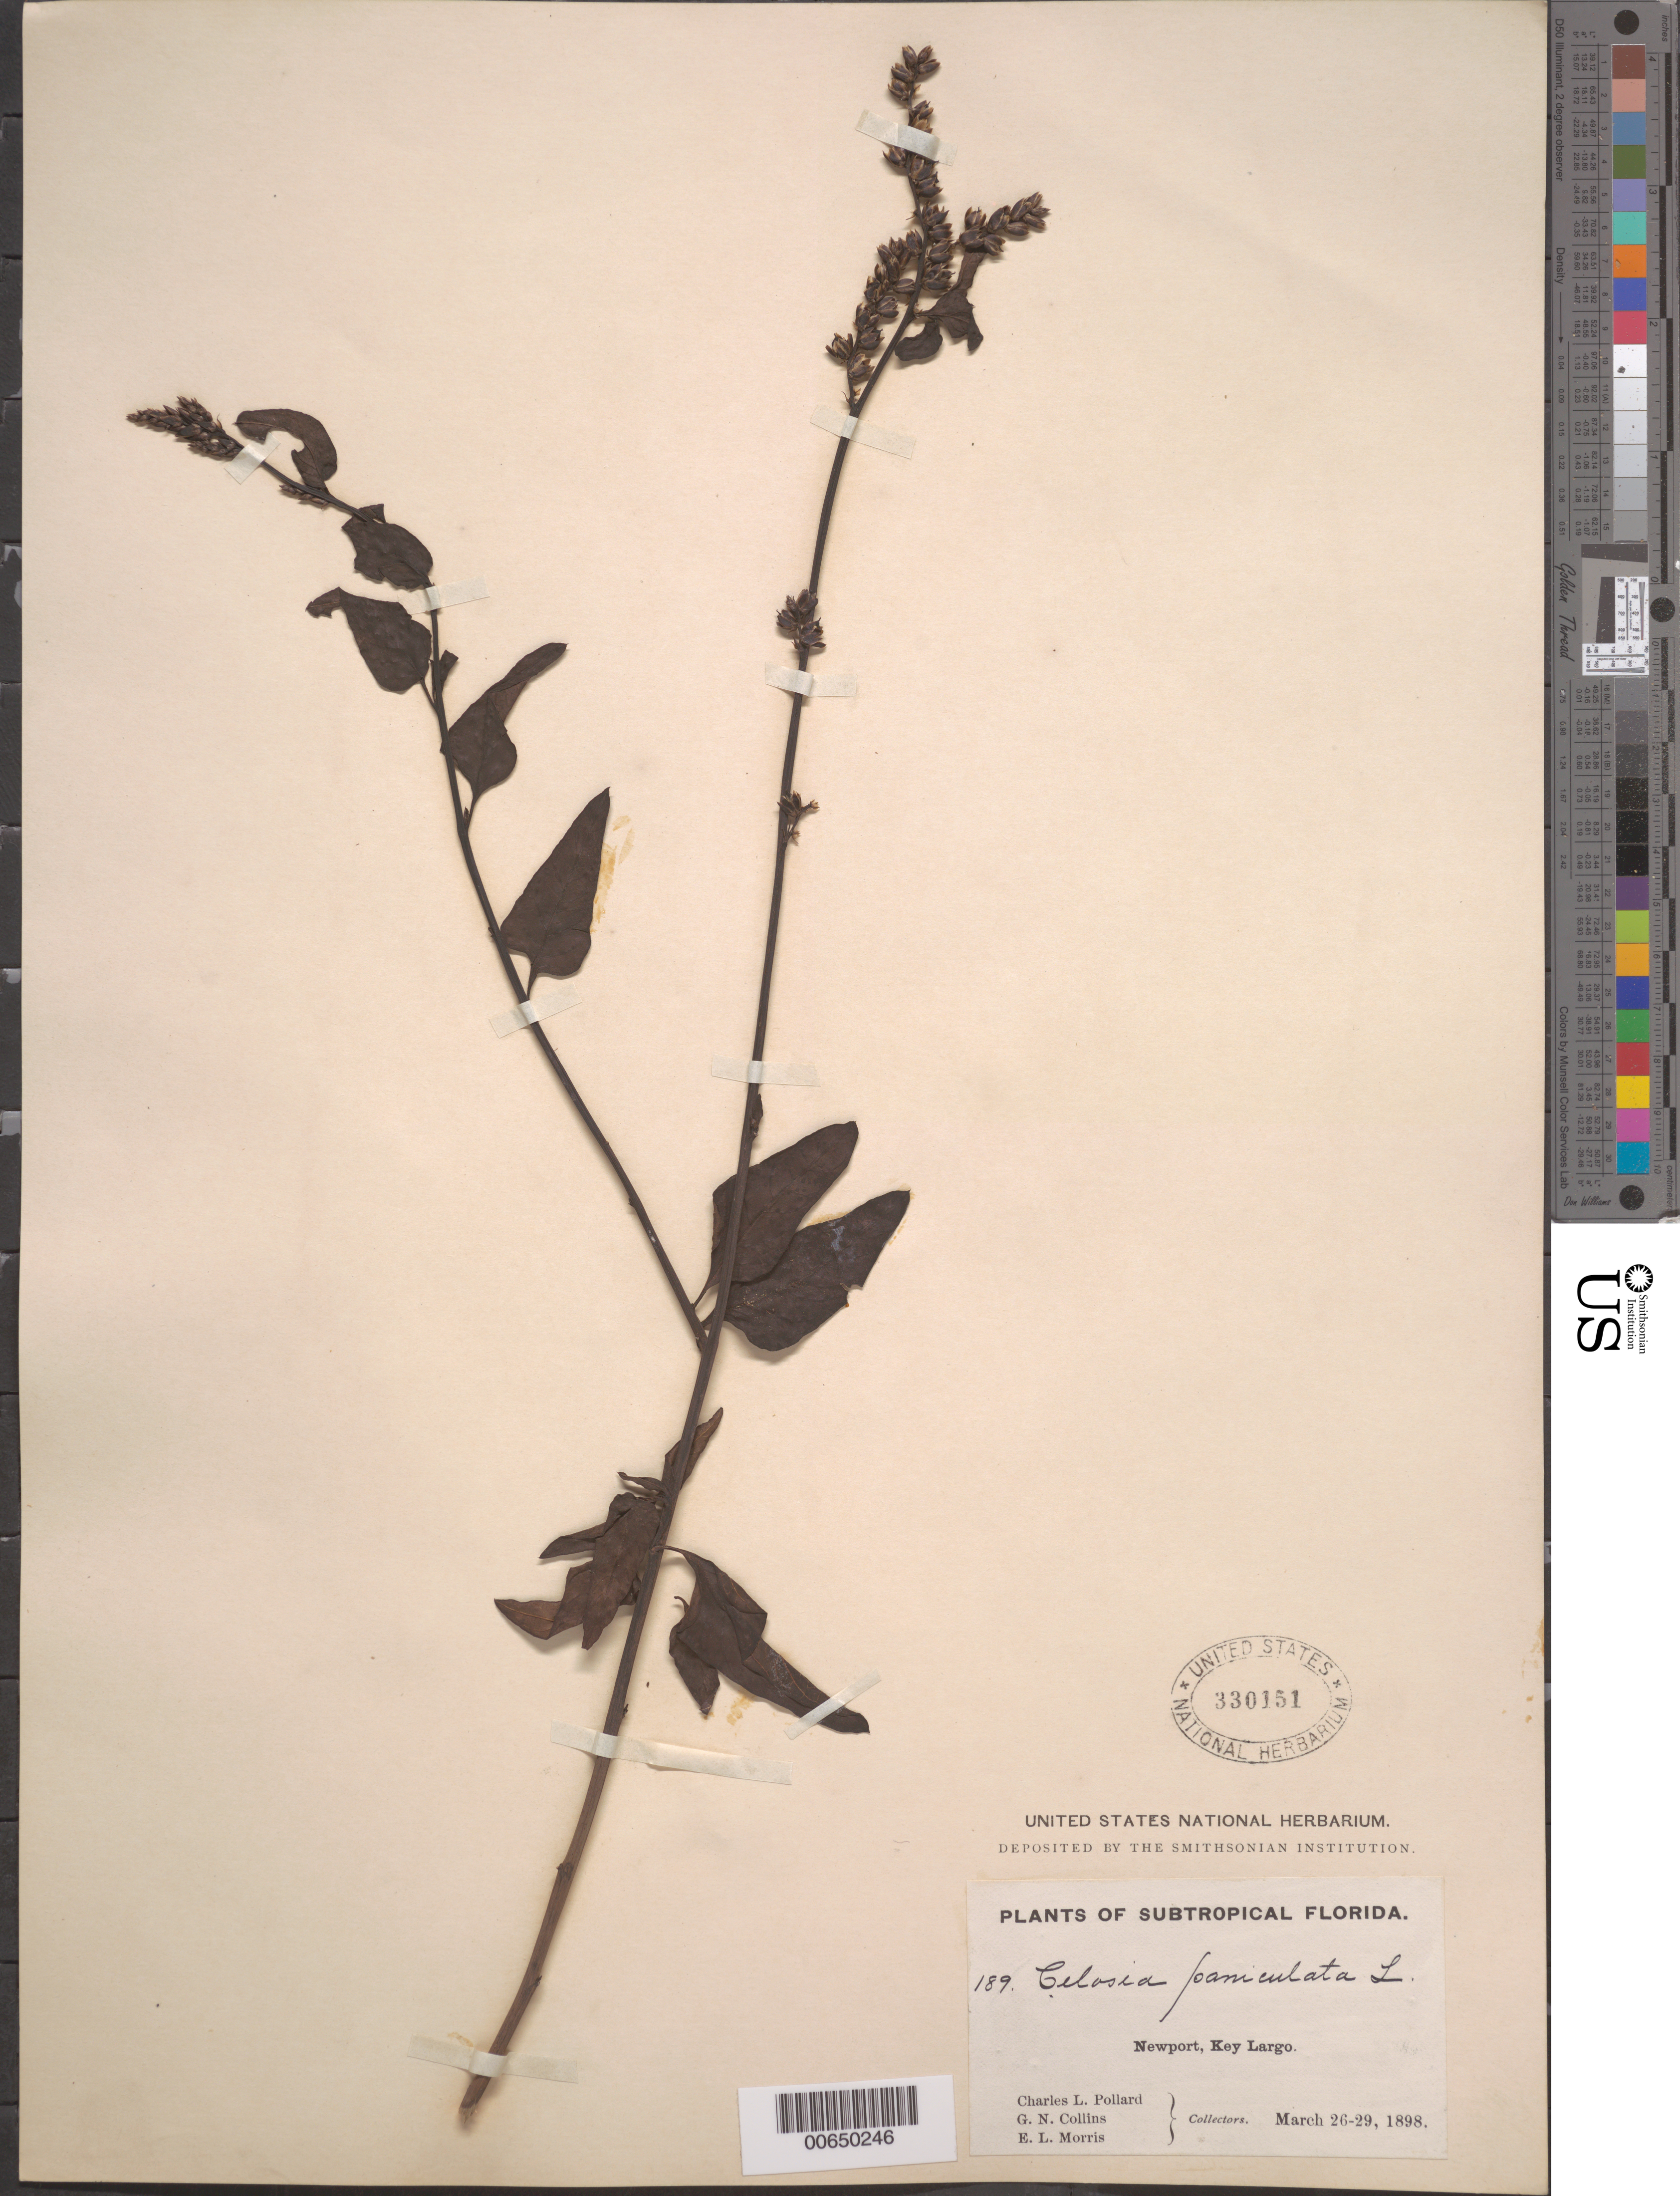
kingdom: Plantae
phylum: Tracheophyta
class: Magnoliopsida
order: Caryophyllales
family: Amaranthaceae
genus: Celosia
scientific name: Celosia nitida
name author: Vahl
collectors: C. L. Pollard, G. Collins & E. L. Morris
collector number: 189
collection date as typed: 26 Mar 1898 to 29 Mar 1898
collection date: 1898-03-26/1898-03-29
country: United States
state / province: Florida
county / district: Dade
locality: Newport, Key Largo.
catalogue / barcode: US 330151